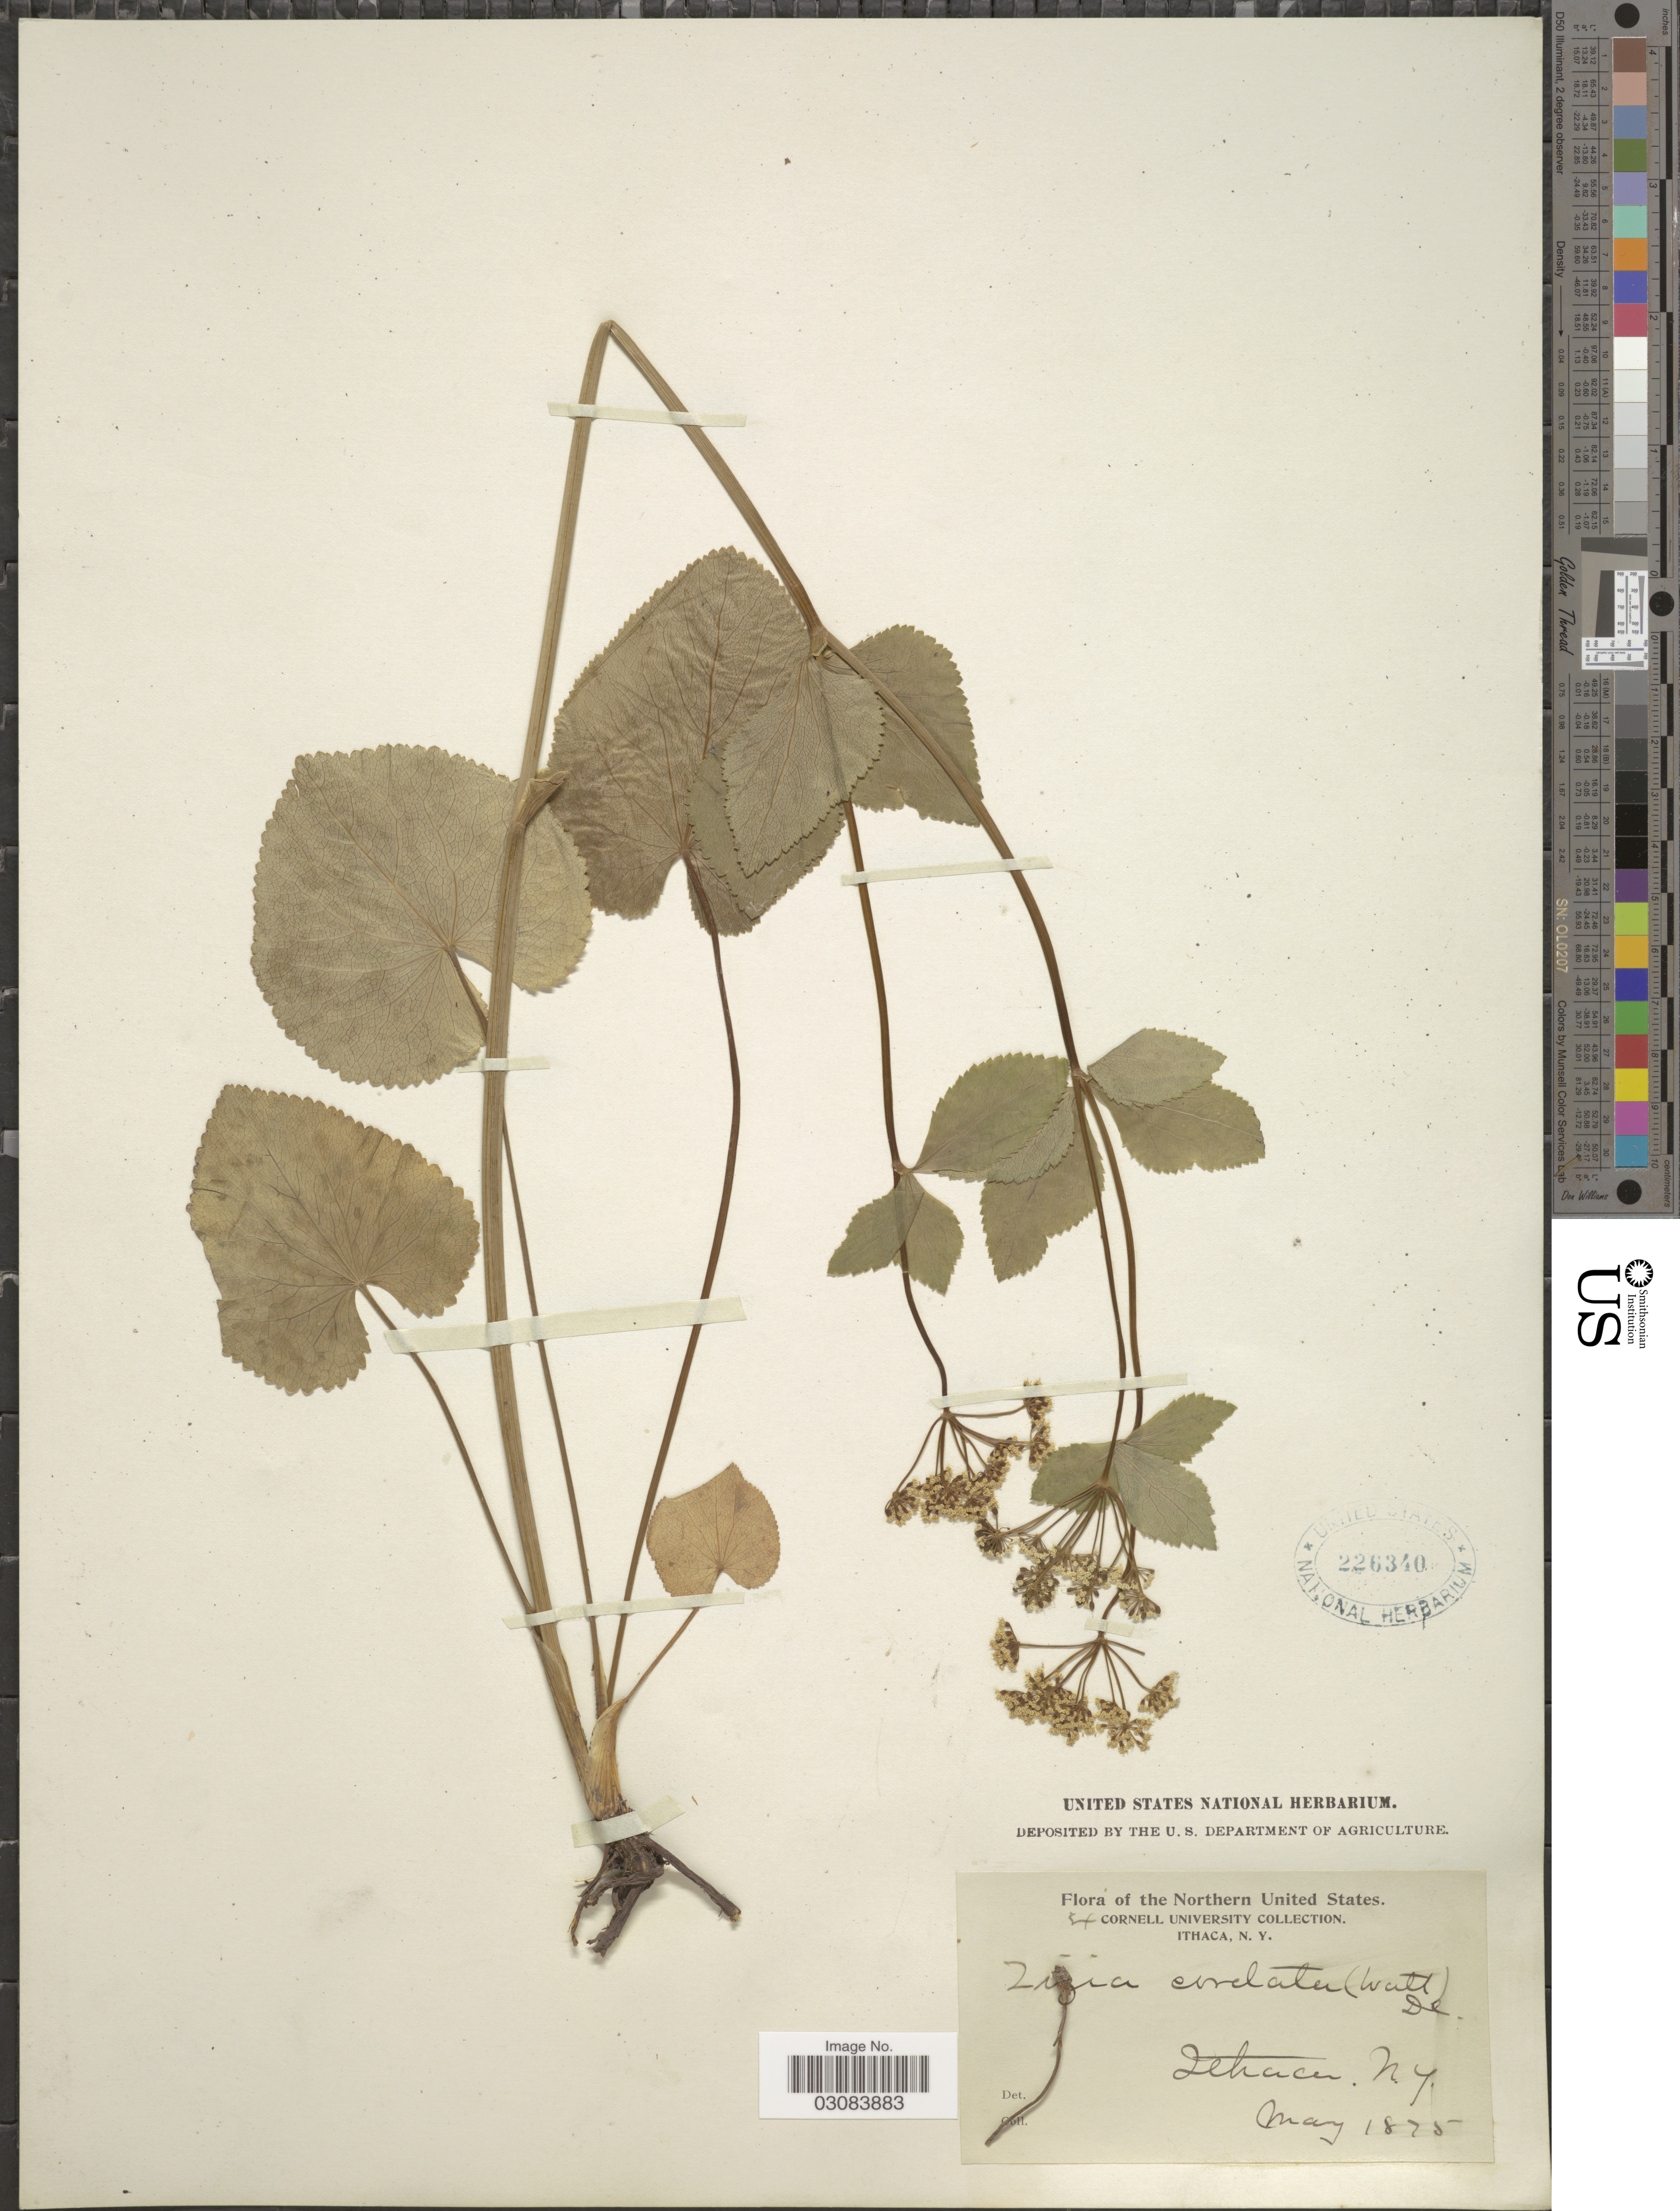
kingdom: Plantae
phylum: Tracheophyta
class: Magnoliopsida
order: Apiales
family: Apiaceae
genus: Zizia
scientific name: Zizia aptera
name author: (A. Gray) Fernald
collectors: Cornell University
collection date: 1875-05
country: United States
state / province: New York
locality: The Northern United States. Ithaca.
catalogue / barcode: US 226340